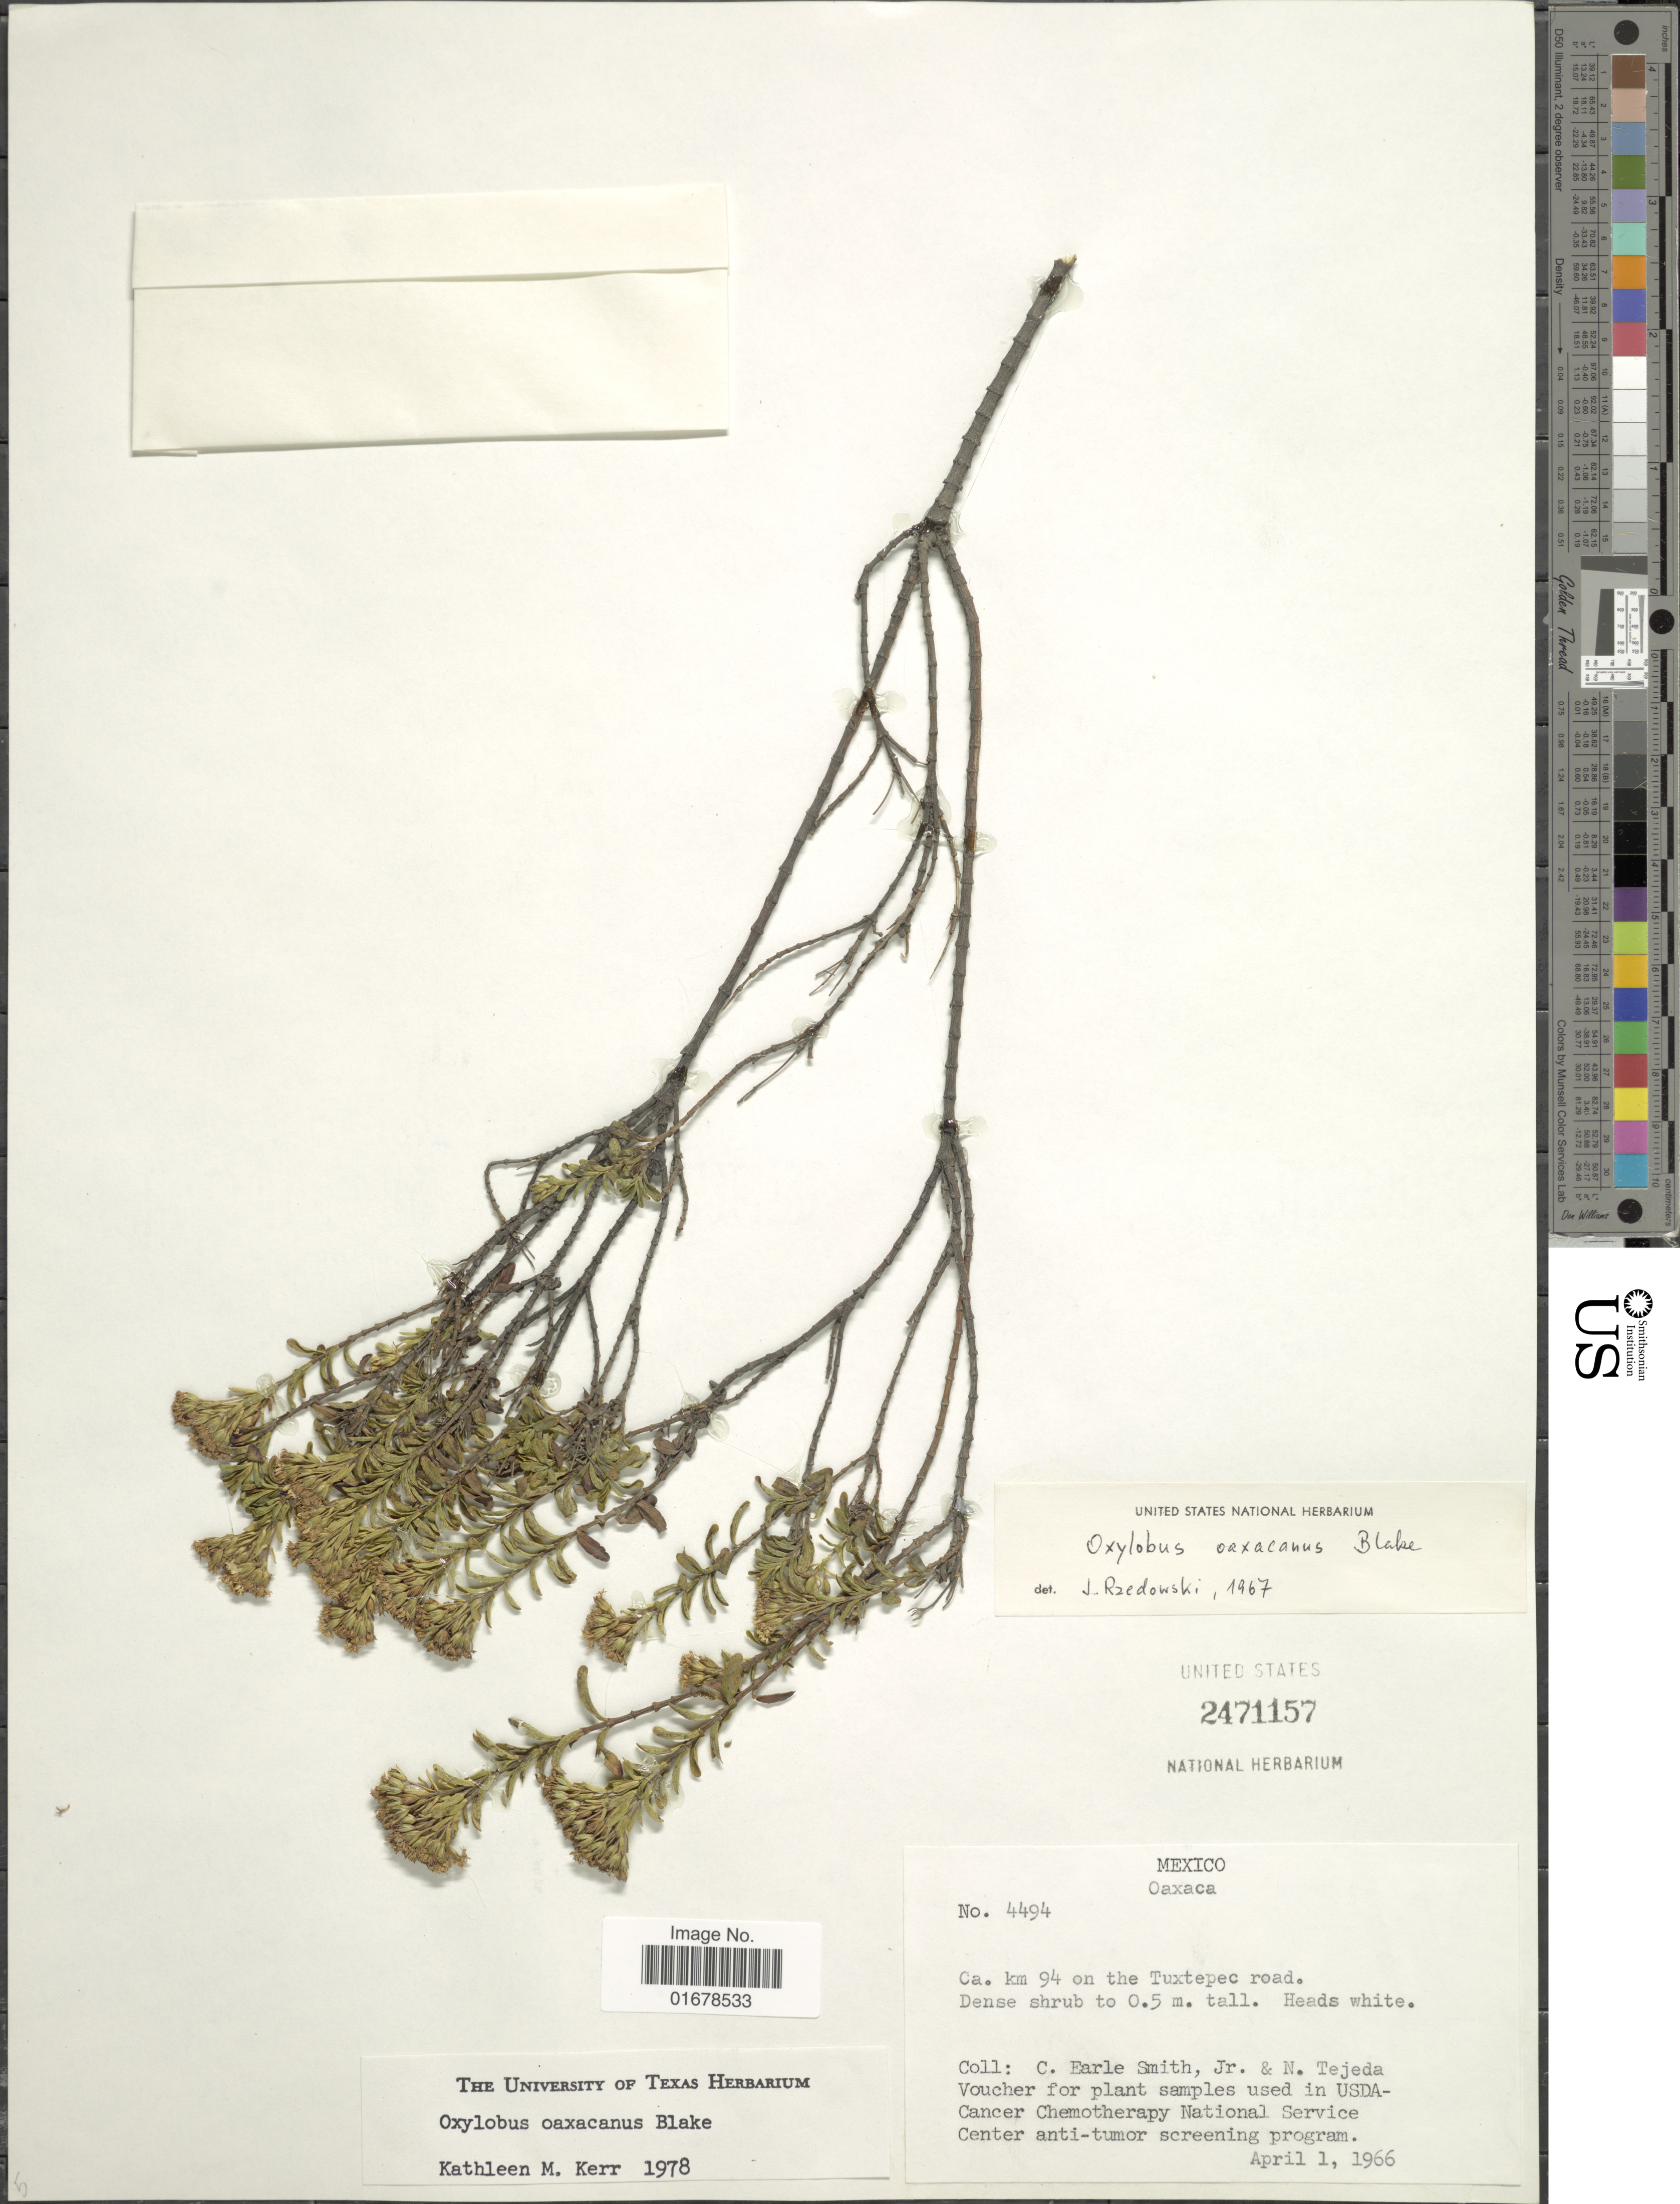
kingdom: Plantae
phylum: Tracheophyta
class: Magnoliopsida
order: Asterales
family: Asteraceae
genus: Oxylobus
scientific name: Oxylobus oaxacanus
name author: S.F. Blake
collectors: C. E. Smith Jr. & N. Tejeda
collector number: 4494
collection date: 1966-04-01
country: Mexico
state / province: Oaxaca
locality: Mexico. Oaxaca. Ca. km 94 on the Tuxtepec road.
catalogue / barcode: US 2471157